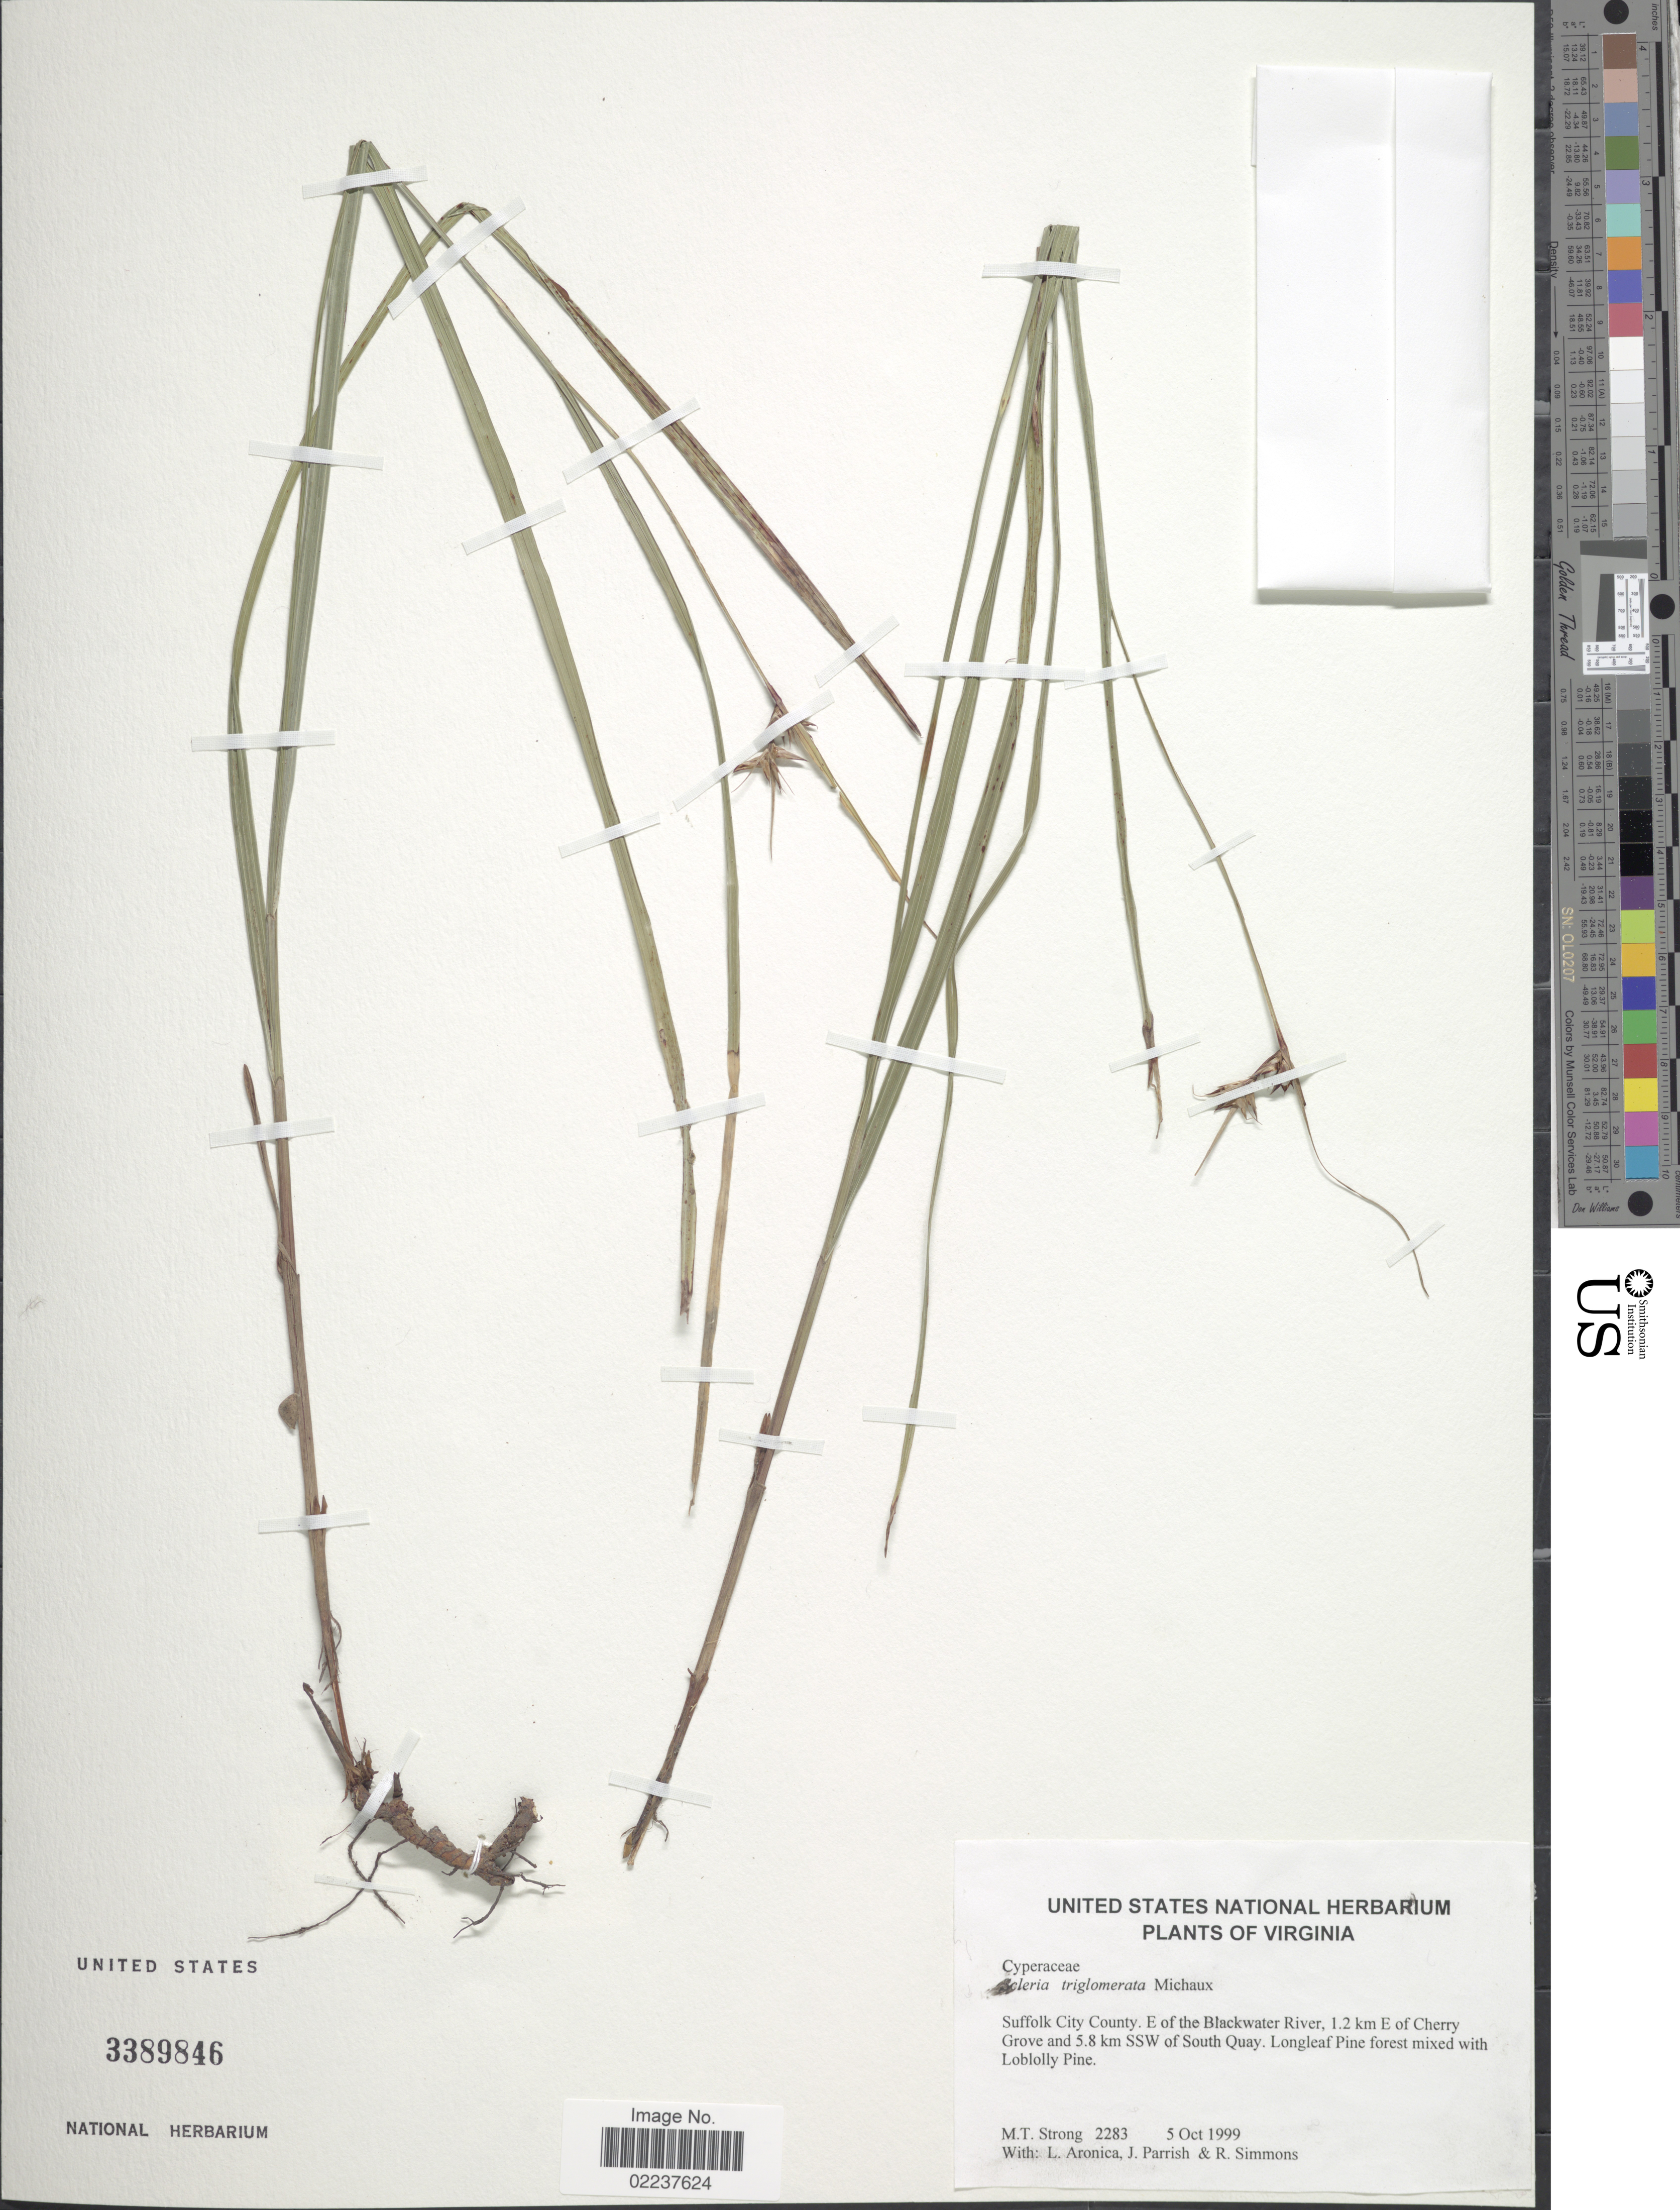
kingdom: Plantae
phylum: Tracheophyta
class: Liliopsida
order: Poales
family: Cyperaceae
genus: Scleria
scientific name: Scleria triglomerata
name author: Michx.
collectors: M. T. Strong, L. Aronica, J. Parrish & R. Simmons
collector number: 2283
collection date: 1999-10-05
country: United States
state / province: Virginia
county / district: City of Suffolk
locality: Suffolk City County/ E of the Blackwater River, 1.2 km E of Cherry Grove and 5.8 km SSW of South Quay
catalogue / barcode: US 3389846